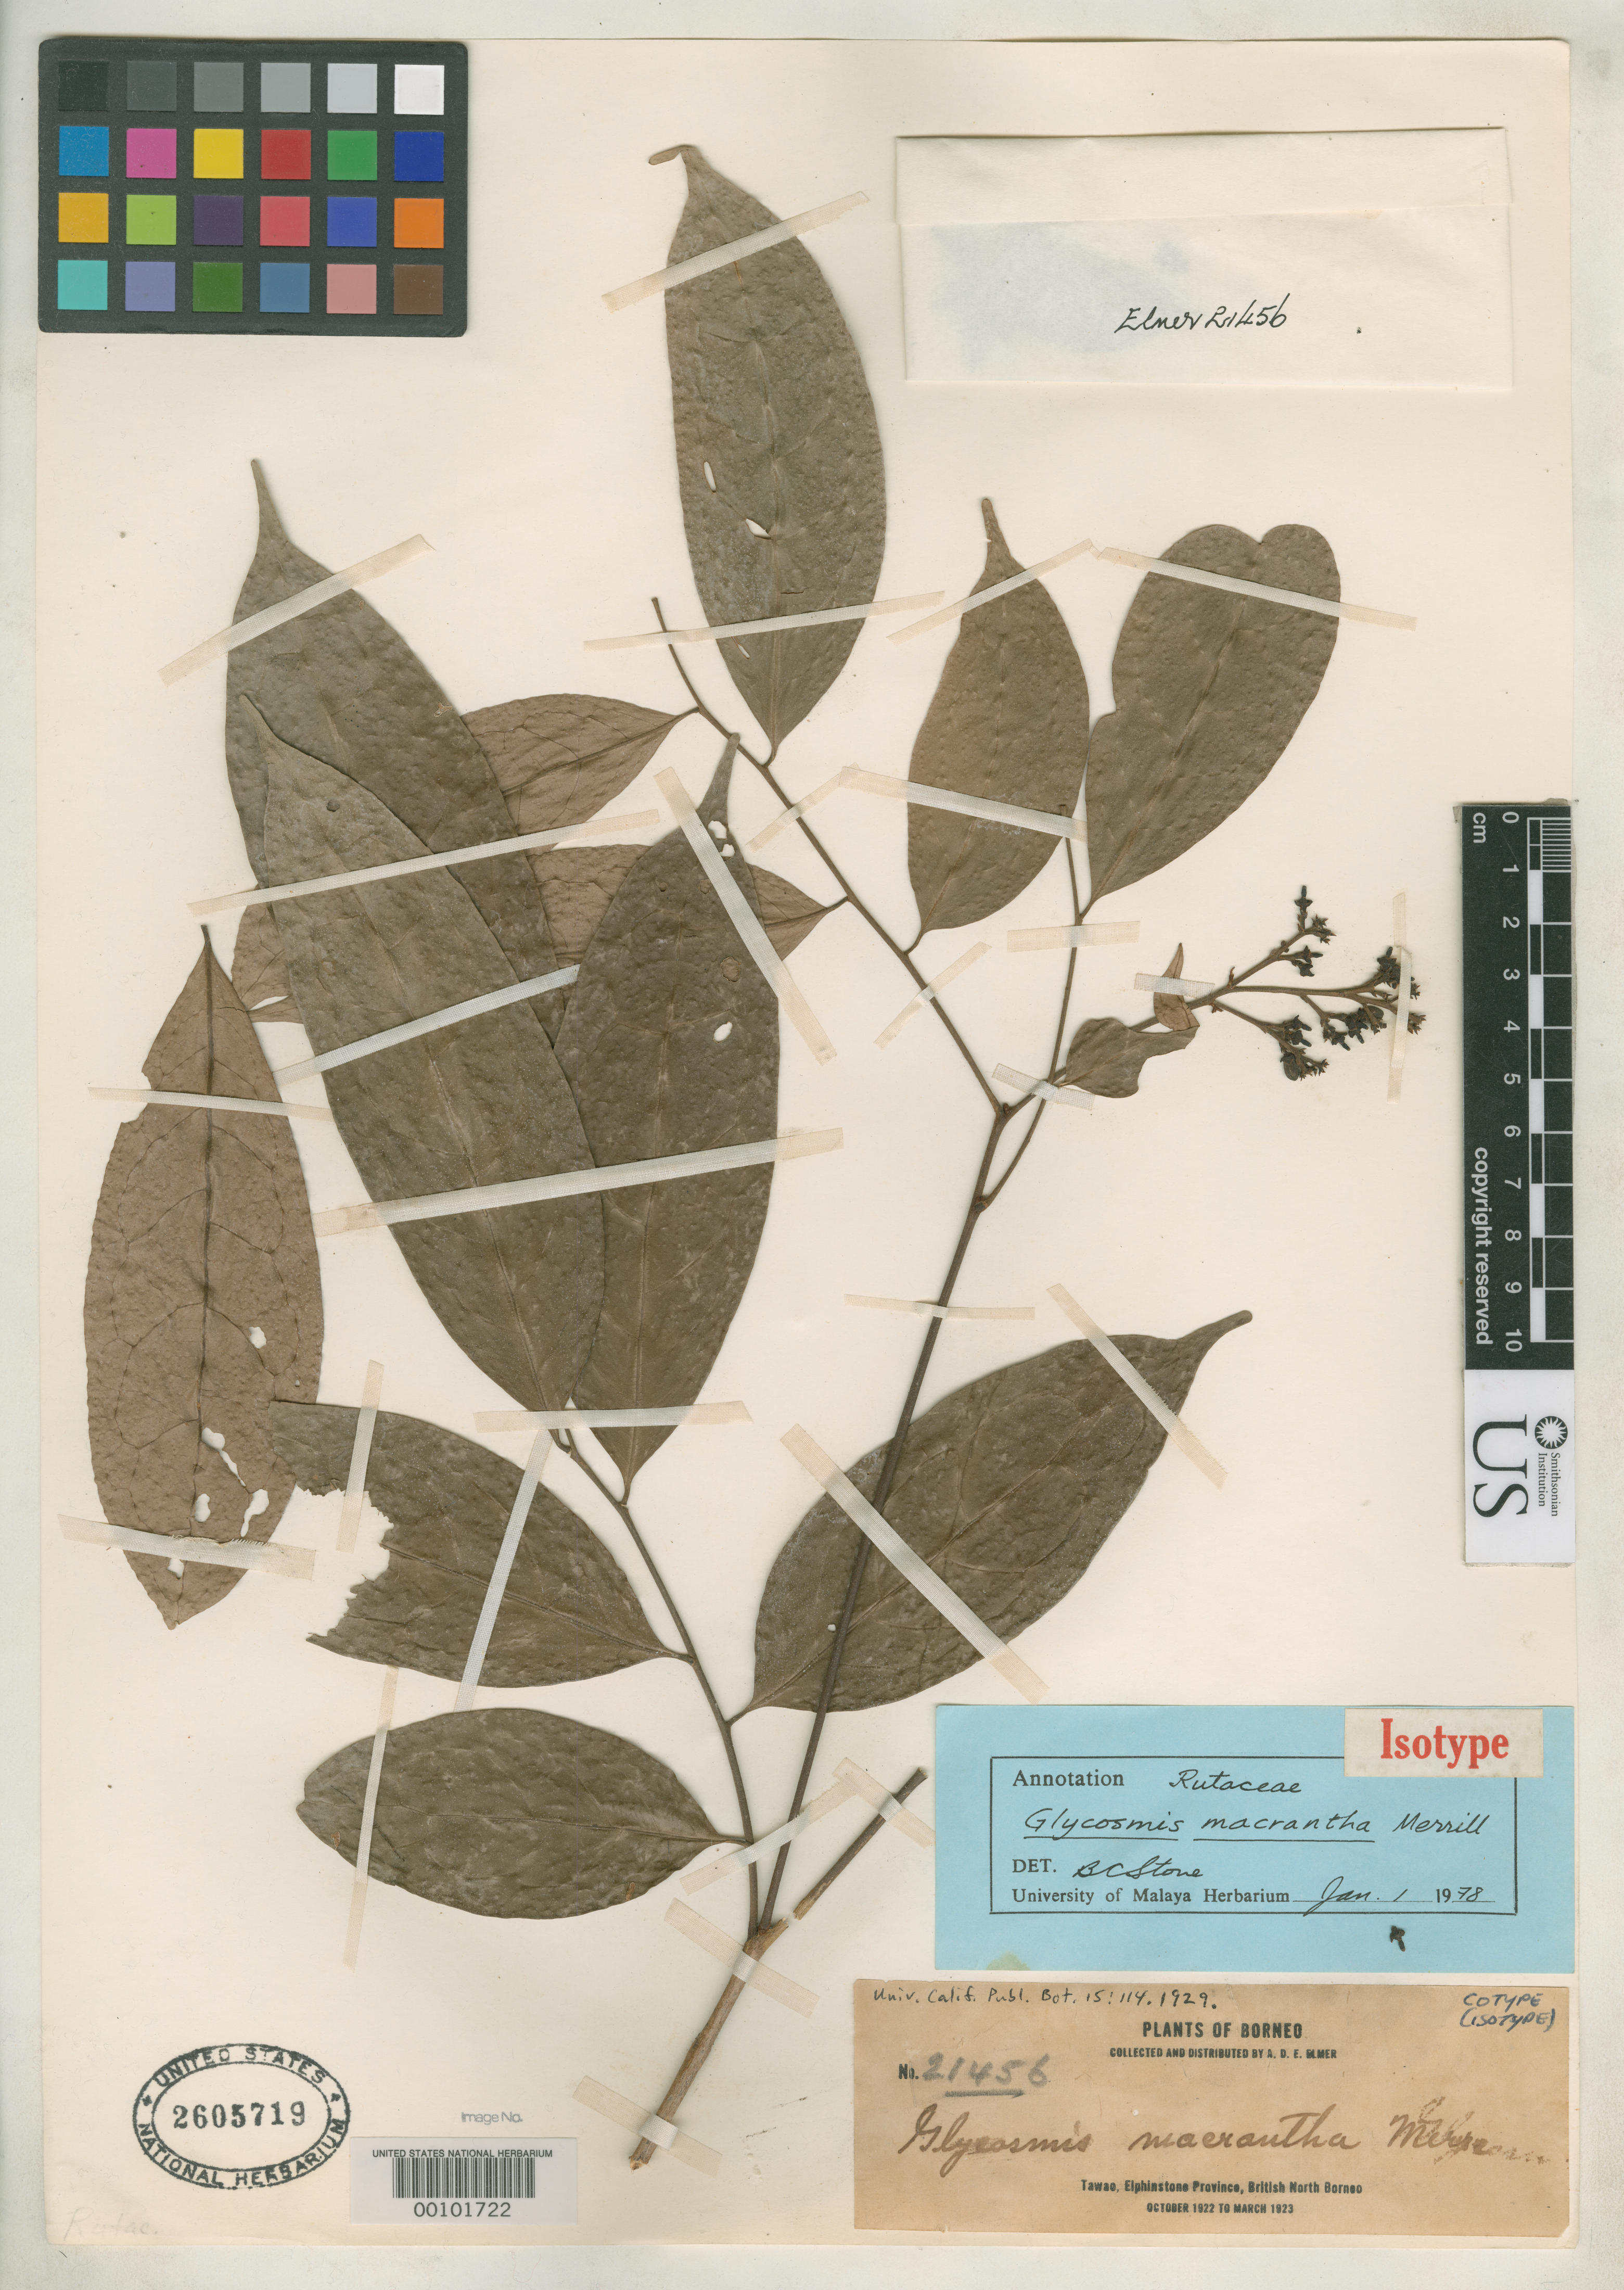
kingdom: Plantae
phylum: Tracheophyta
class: Magnoliopsida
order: Sapindales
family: Rutaceae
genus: Glycosmis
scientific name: Glycosmis macrantha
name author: Merr.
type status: Isotype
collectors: A. D. E. Elmer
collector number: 21456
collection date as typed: Oct 1922 to -- Mar 1923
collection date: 1922-10/1923-03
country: Malaysia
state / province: Sabah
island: Borneo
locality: Tawao, Elphinstone Province.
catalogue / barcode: US 2605719